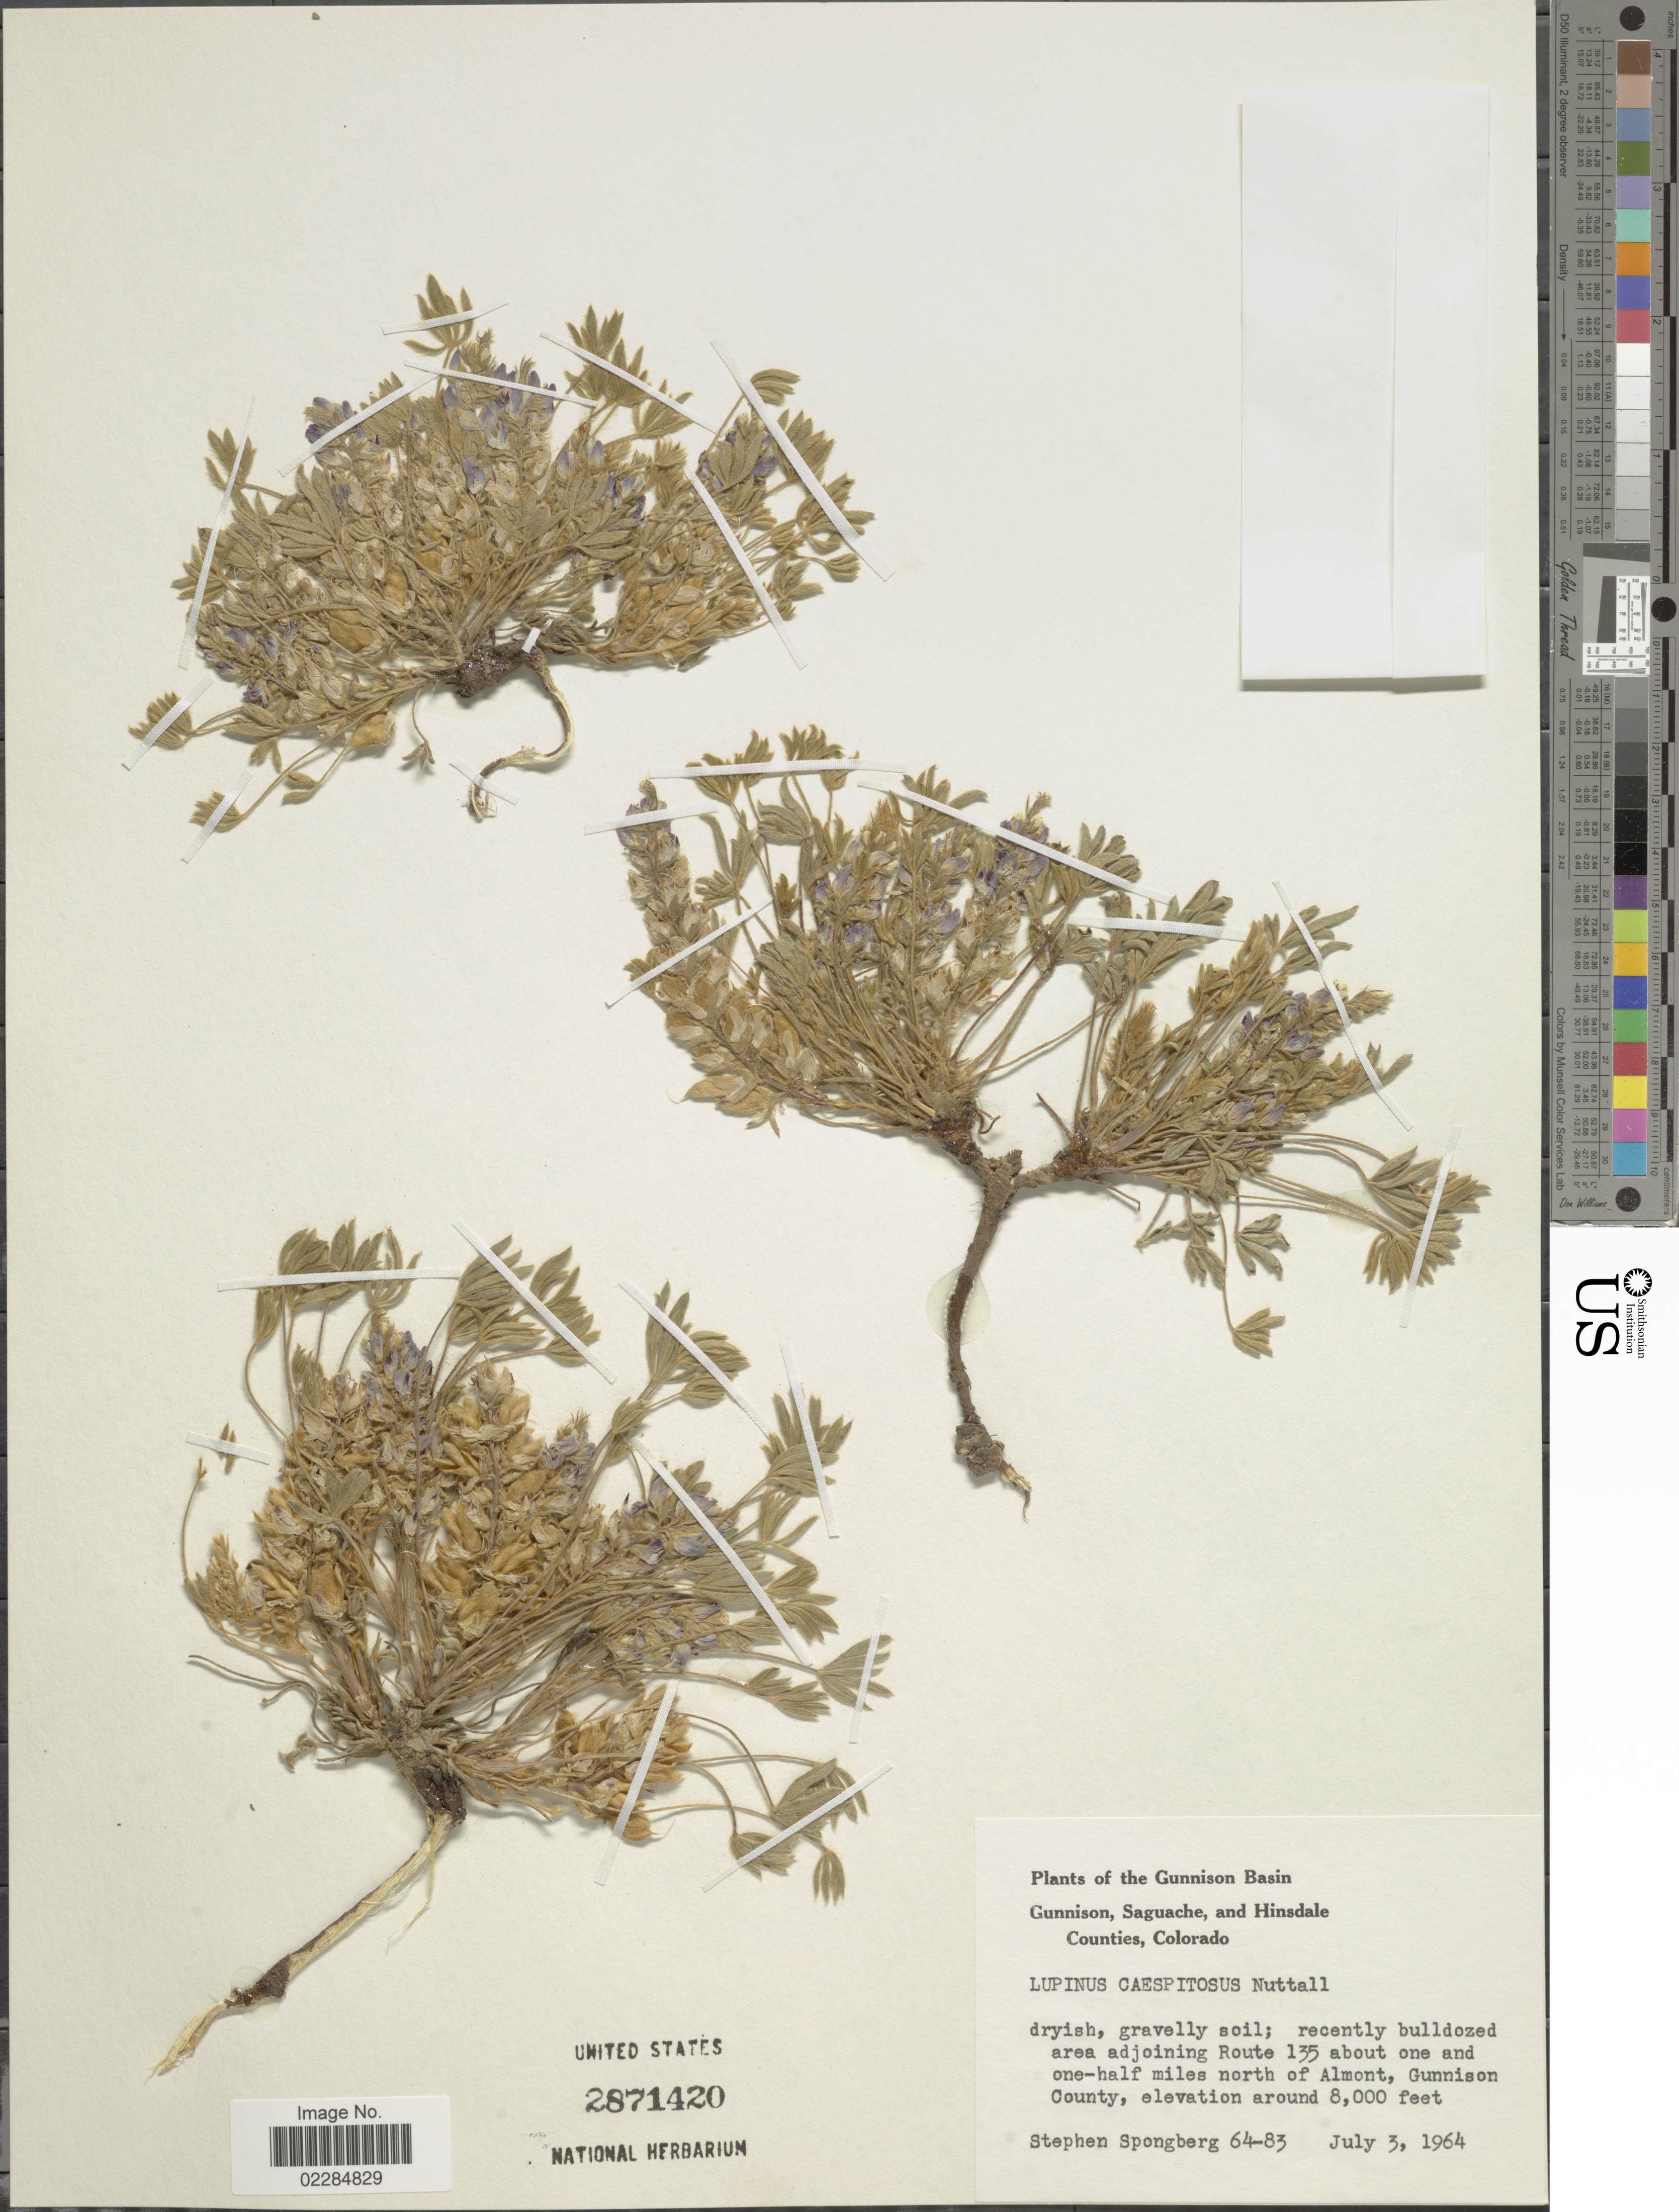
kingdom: Plantae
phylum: Tracheophyta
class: Magnoliopsida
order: Fabales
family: Fabaceae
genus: Lupinus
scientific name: Lupinus caespitosus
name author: Nutt.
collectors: S. A.Spongberg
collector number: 64-83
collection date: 1964-07-03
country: United States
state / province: Colorado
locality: Gunnison Basin. Gunnison, Saguache, and Hinsdale Counties. Route 135 about one and one- half miles north of Almont, Gunnison County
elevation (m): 2438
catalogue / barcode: US 2871420